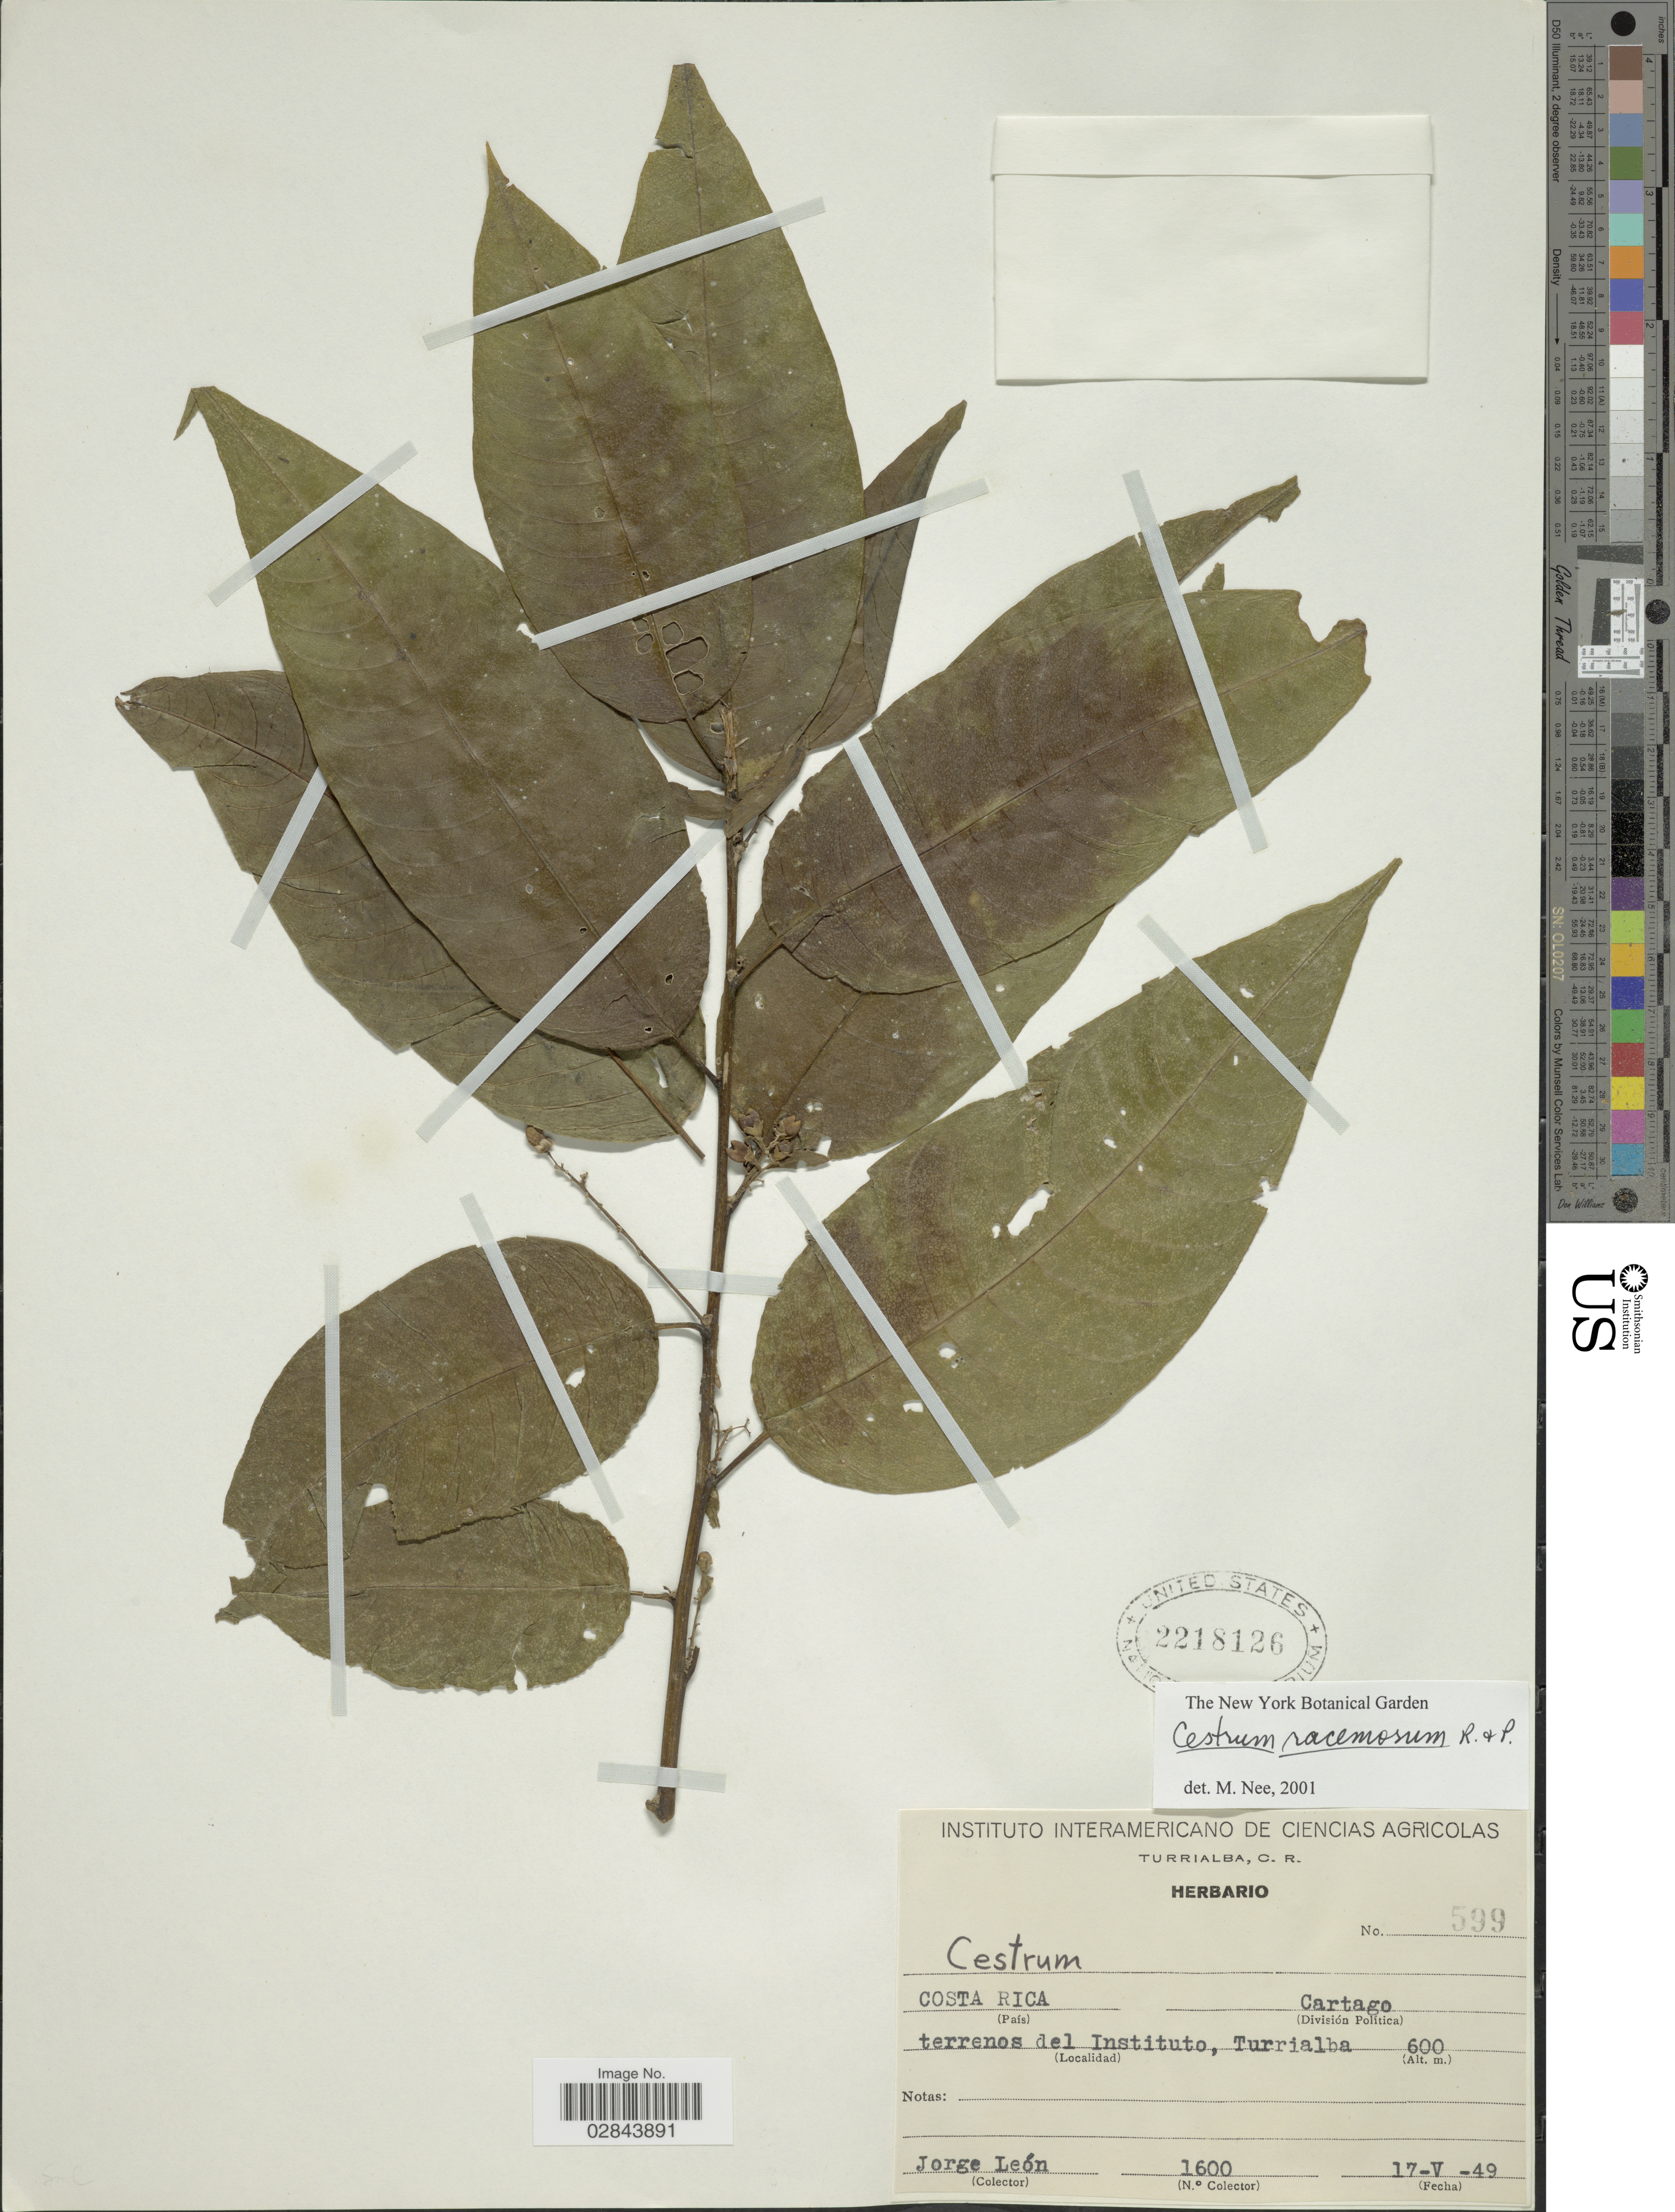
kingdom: Plantae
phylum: Tracheophyta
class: Magnoliopsida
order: Solanales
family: Solanaceae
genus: Cestrum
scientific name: Cestrum racemosum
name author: Ruiz & Pav.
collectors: J. León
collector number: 1600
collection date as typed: Transcribed d/m/y: 17/5/49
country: Costa Rica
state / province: Cartago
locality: Terrenos del Instituto, Turrialba.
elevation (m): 600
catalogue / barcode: US 2218126